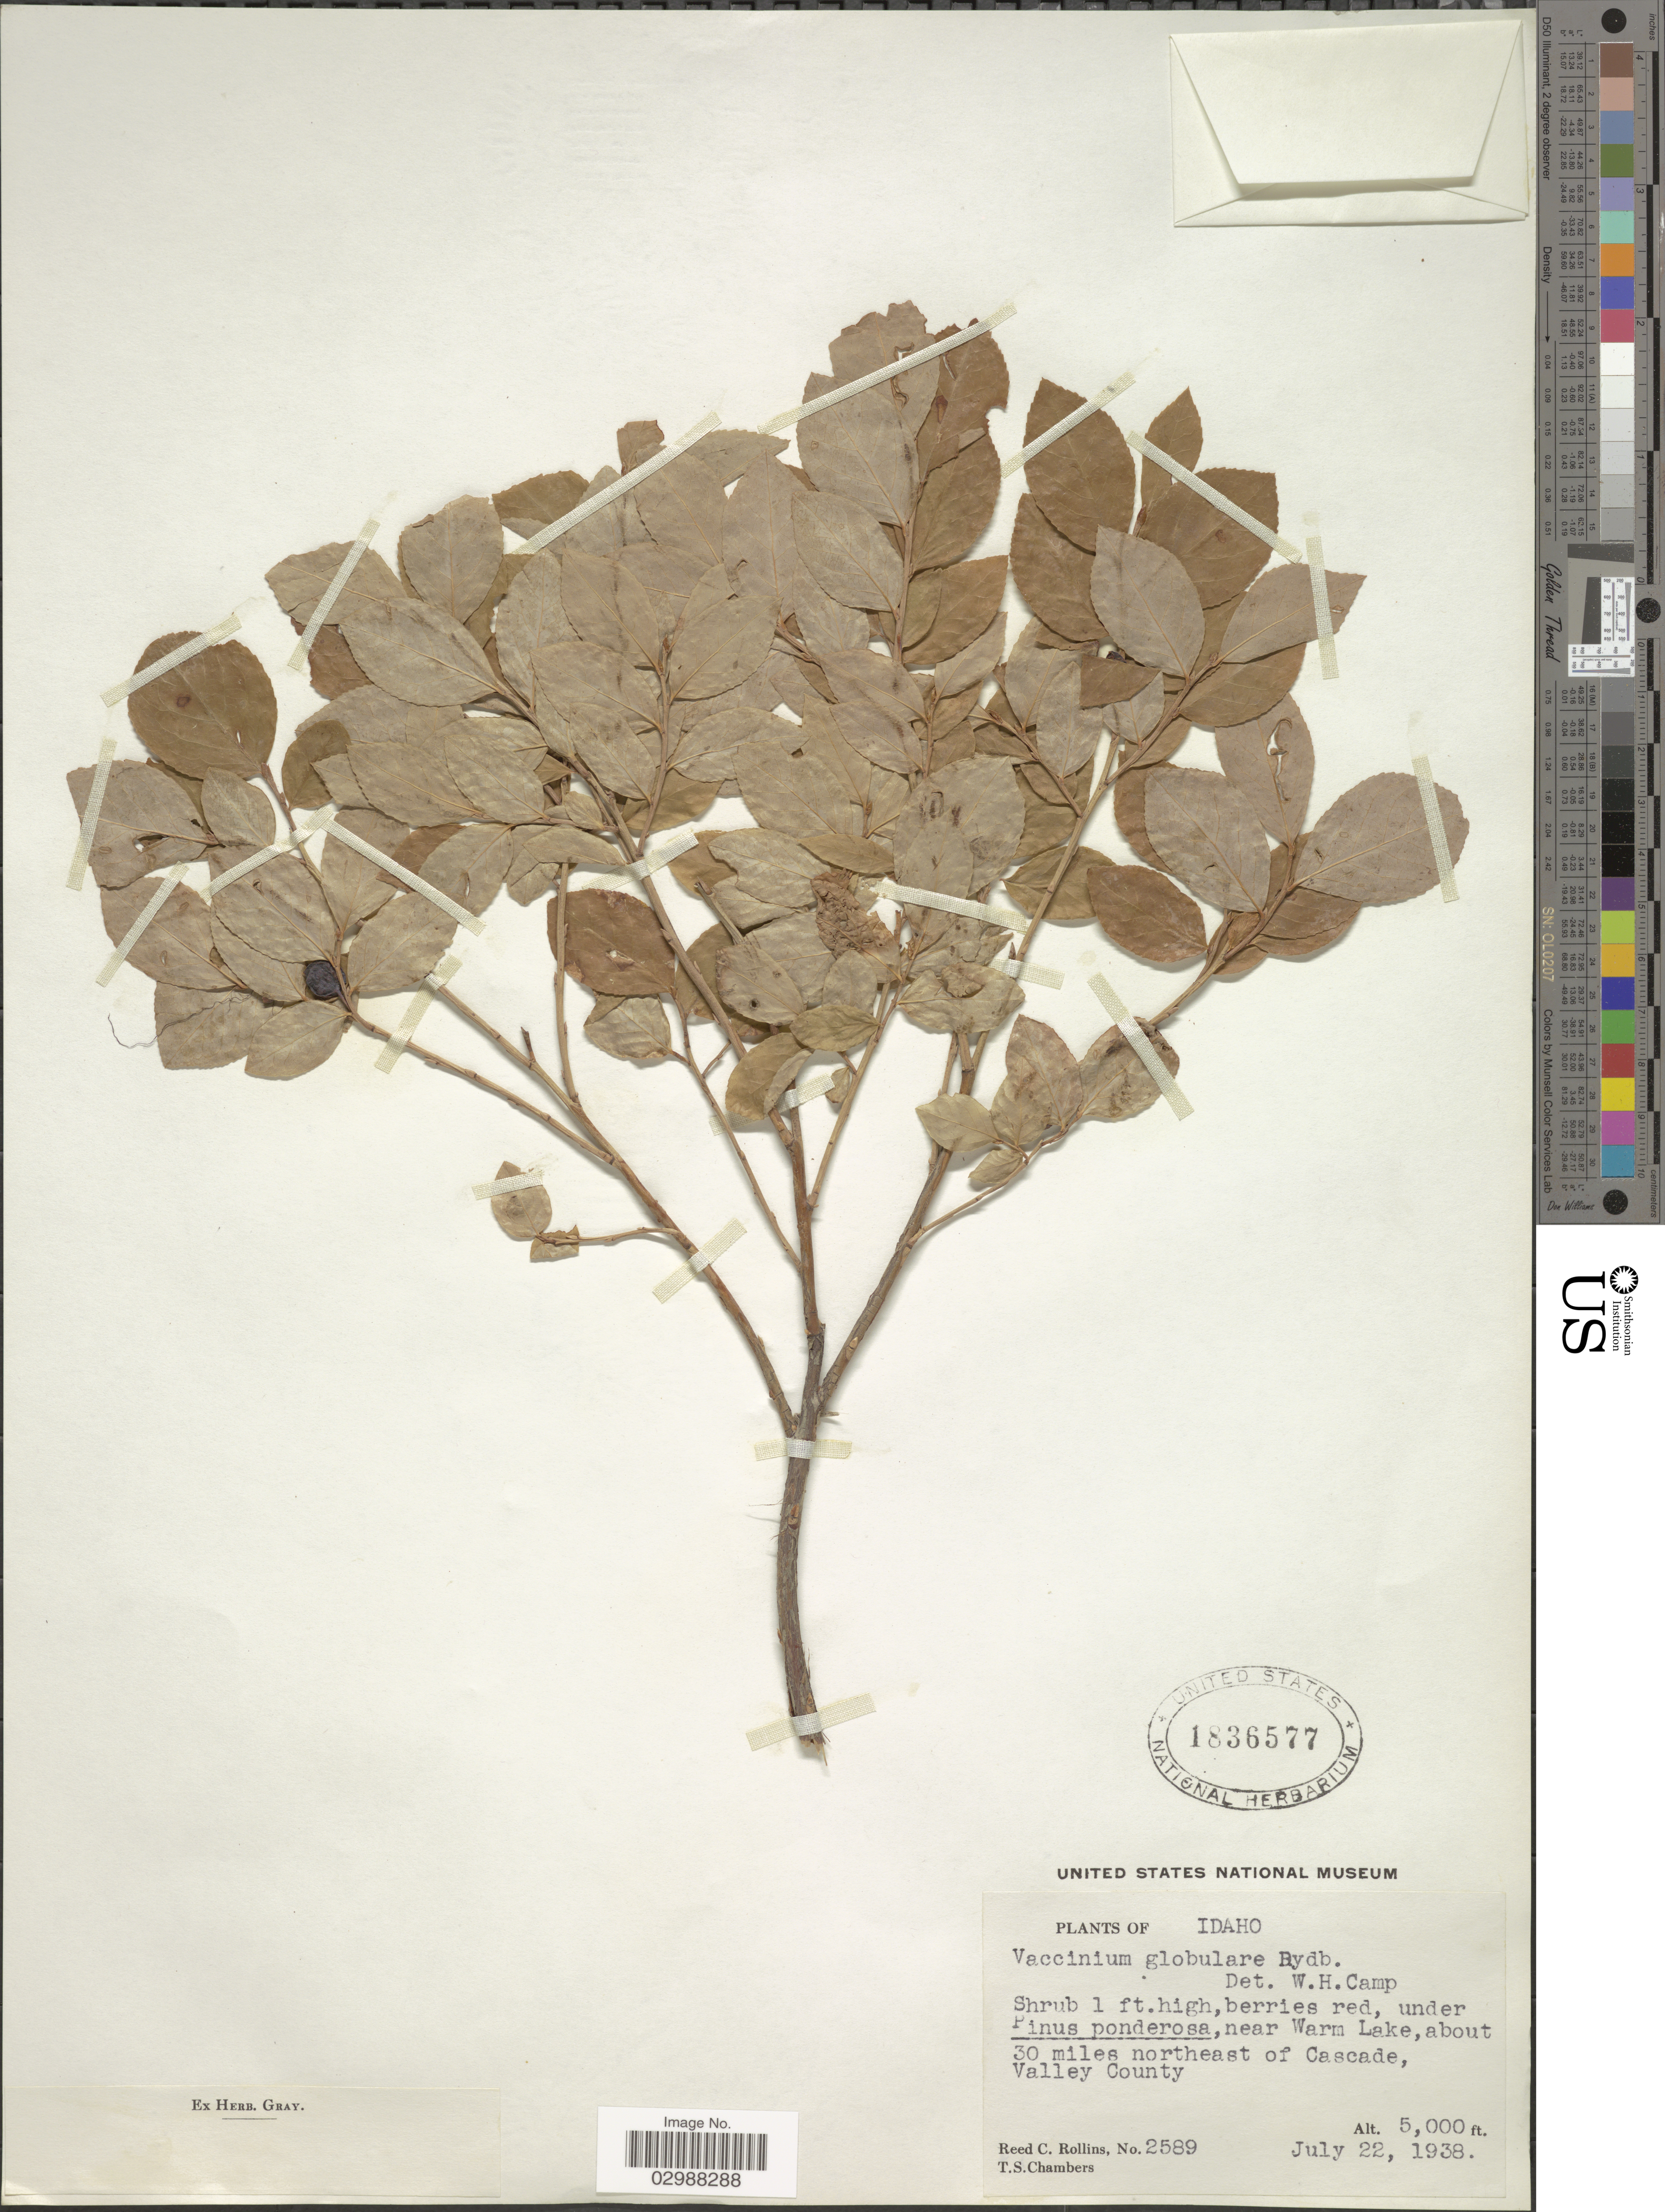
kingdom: Plantae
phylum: Tracheophyta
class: Magnoliopsida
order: Ericales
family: Ericaceae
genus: Vaccinium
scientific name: Vaccinium globulare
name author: Rydb.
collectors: R. C. Rollins & T. Chambers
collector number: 2589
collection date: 1938-07-22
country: United States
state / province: Idaho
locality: Near Warm Lake, about 30 mile northeast of Cascade, Valley County.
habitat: under Pinus ponderosa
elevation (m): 1524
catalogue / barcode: US 1836577